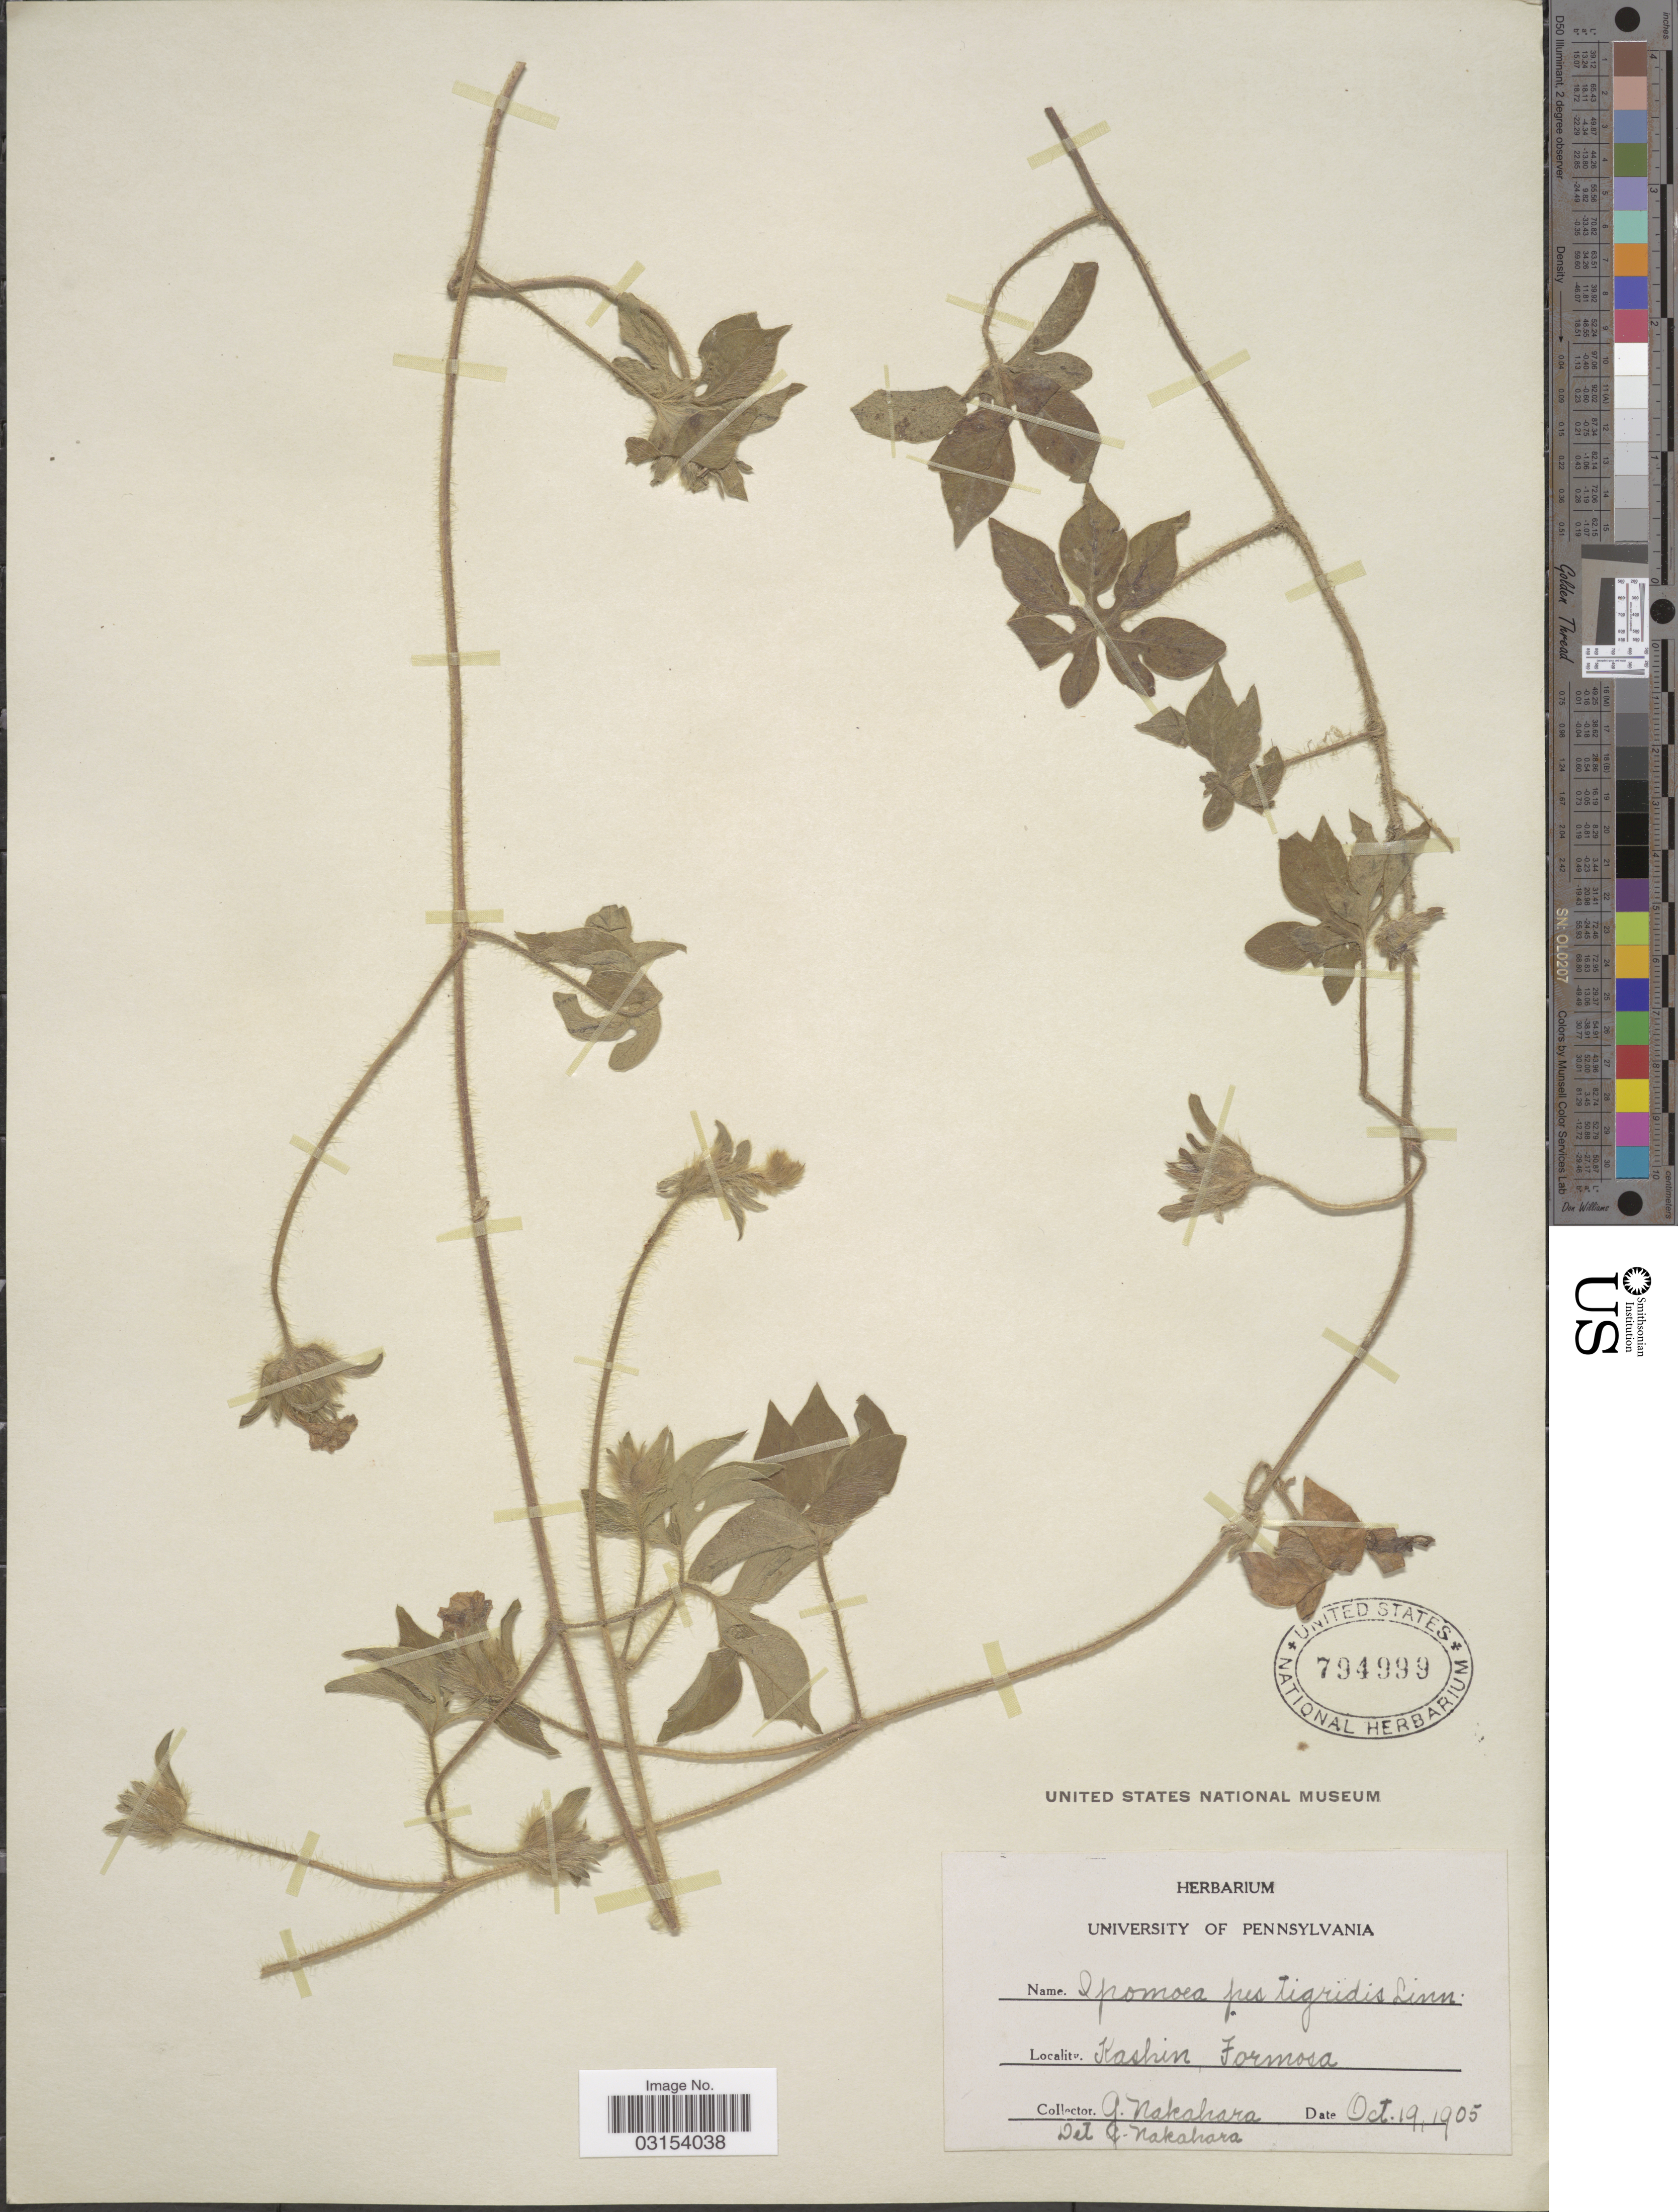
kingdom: Plantae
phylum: Tracheophyta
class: Magnoliopsida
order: Solanales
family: Convolvulaceae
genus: Ipomoea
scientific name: Ipomoea pes-tigridis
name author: L.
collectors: G. Nakahara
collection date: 1905-10-19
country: Taiwan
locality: Kashin, Formosa.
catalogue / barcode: US 794999